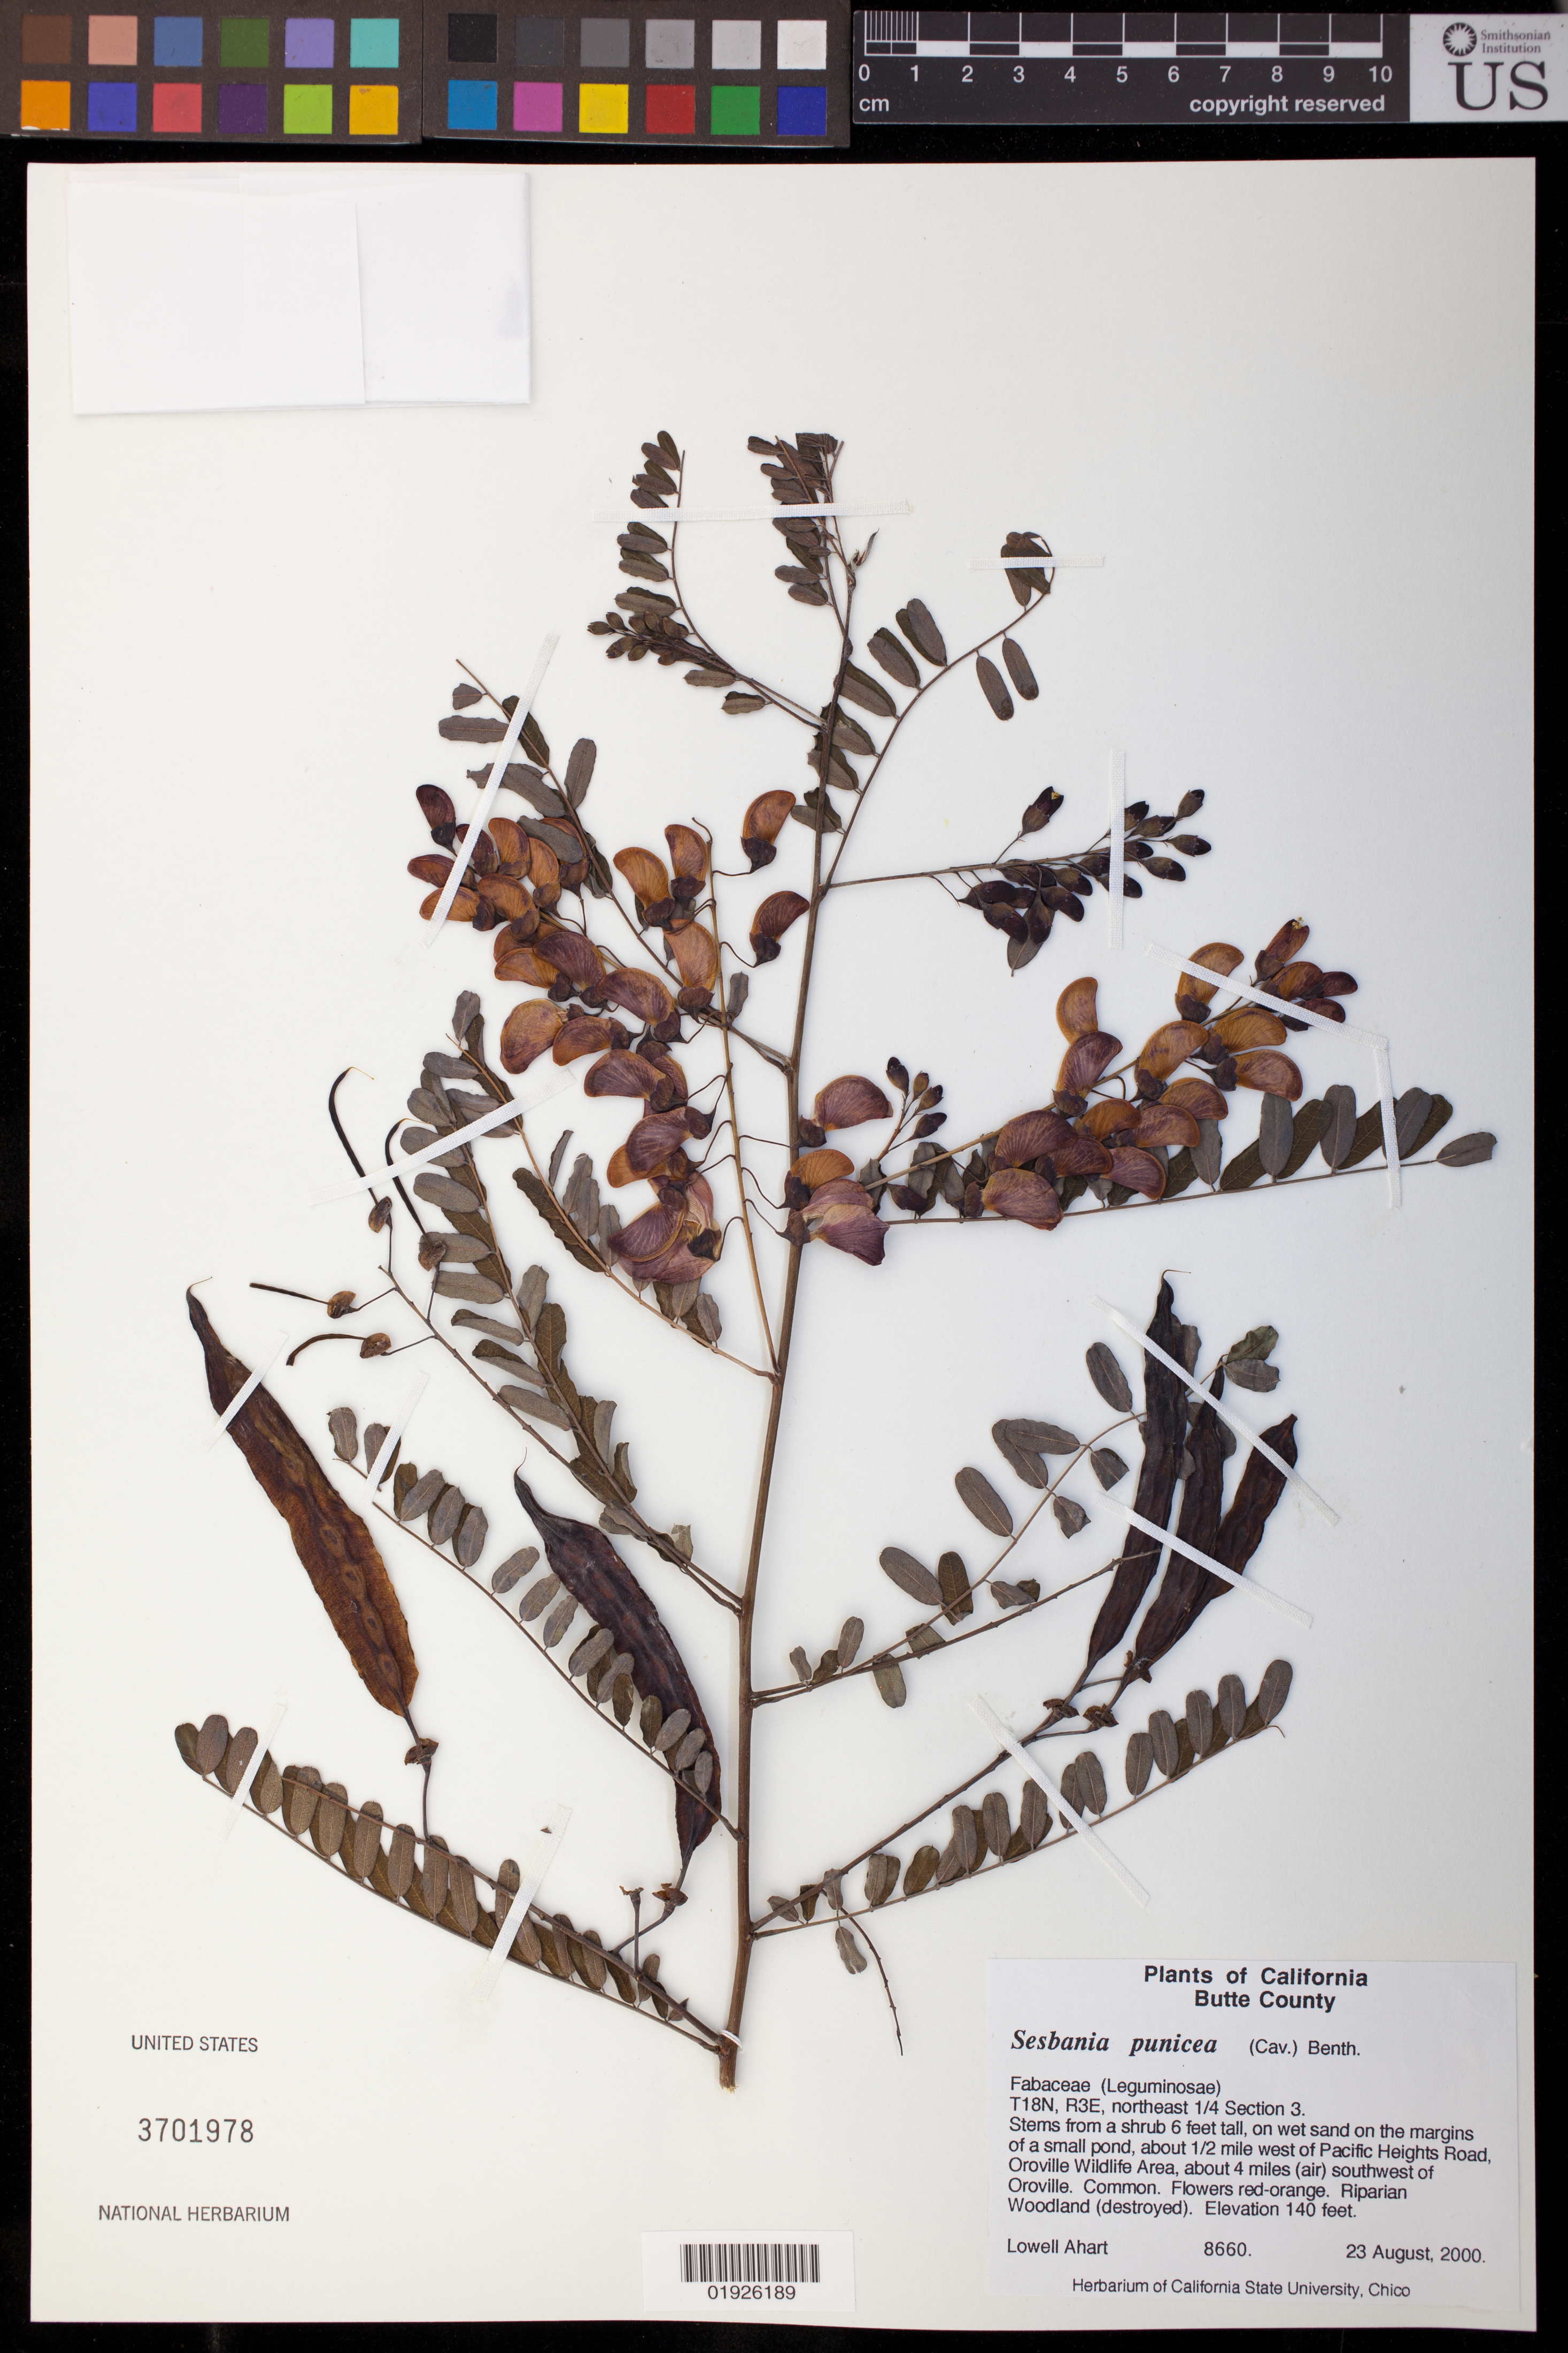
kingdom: Plantae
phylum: Tracheophyta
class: Magnoliopsida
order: Fabales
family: Fabaceae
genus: Sesbania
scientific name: Sesbania punicea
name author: (Cav.) Benth.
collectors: L. Ahart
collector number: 8660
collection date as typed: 23 August, 2000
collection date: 2000-08-23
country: United States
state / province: California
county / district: Butte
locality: About 1/2 mile west of Pacific Heights Road, Oroville Wildlife Area, about 4 miles (air) southwest of Oroville.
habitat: Riparian Woodland (destroyed).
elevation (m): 43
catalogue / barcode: US 3701978